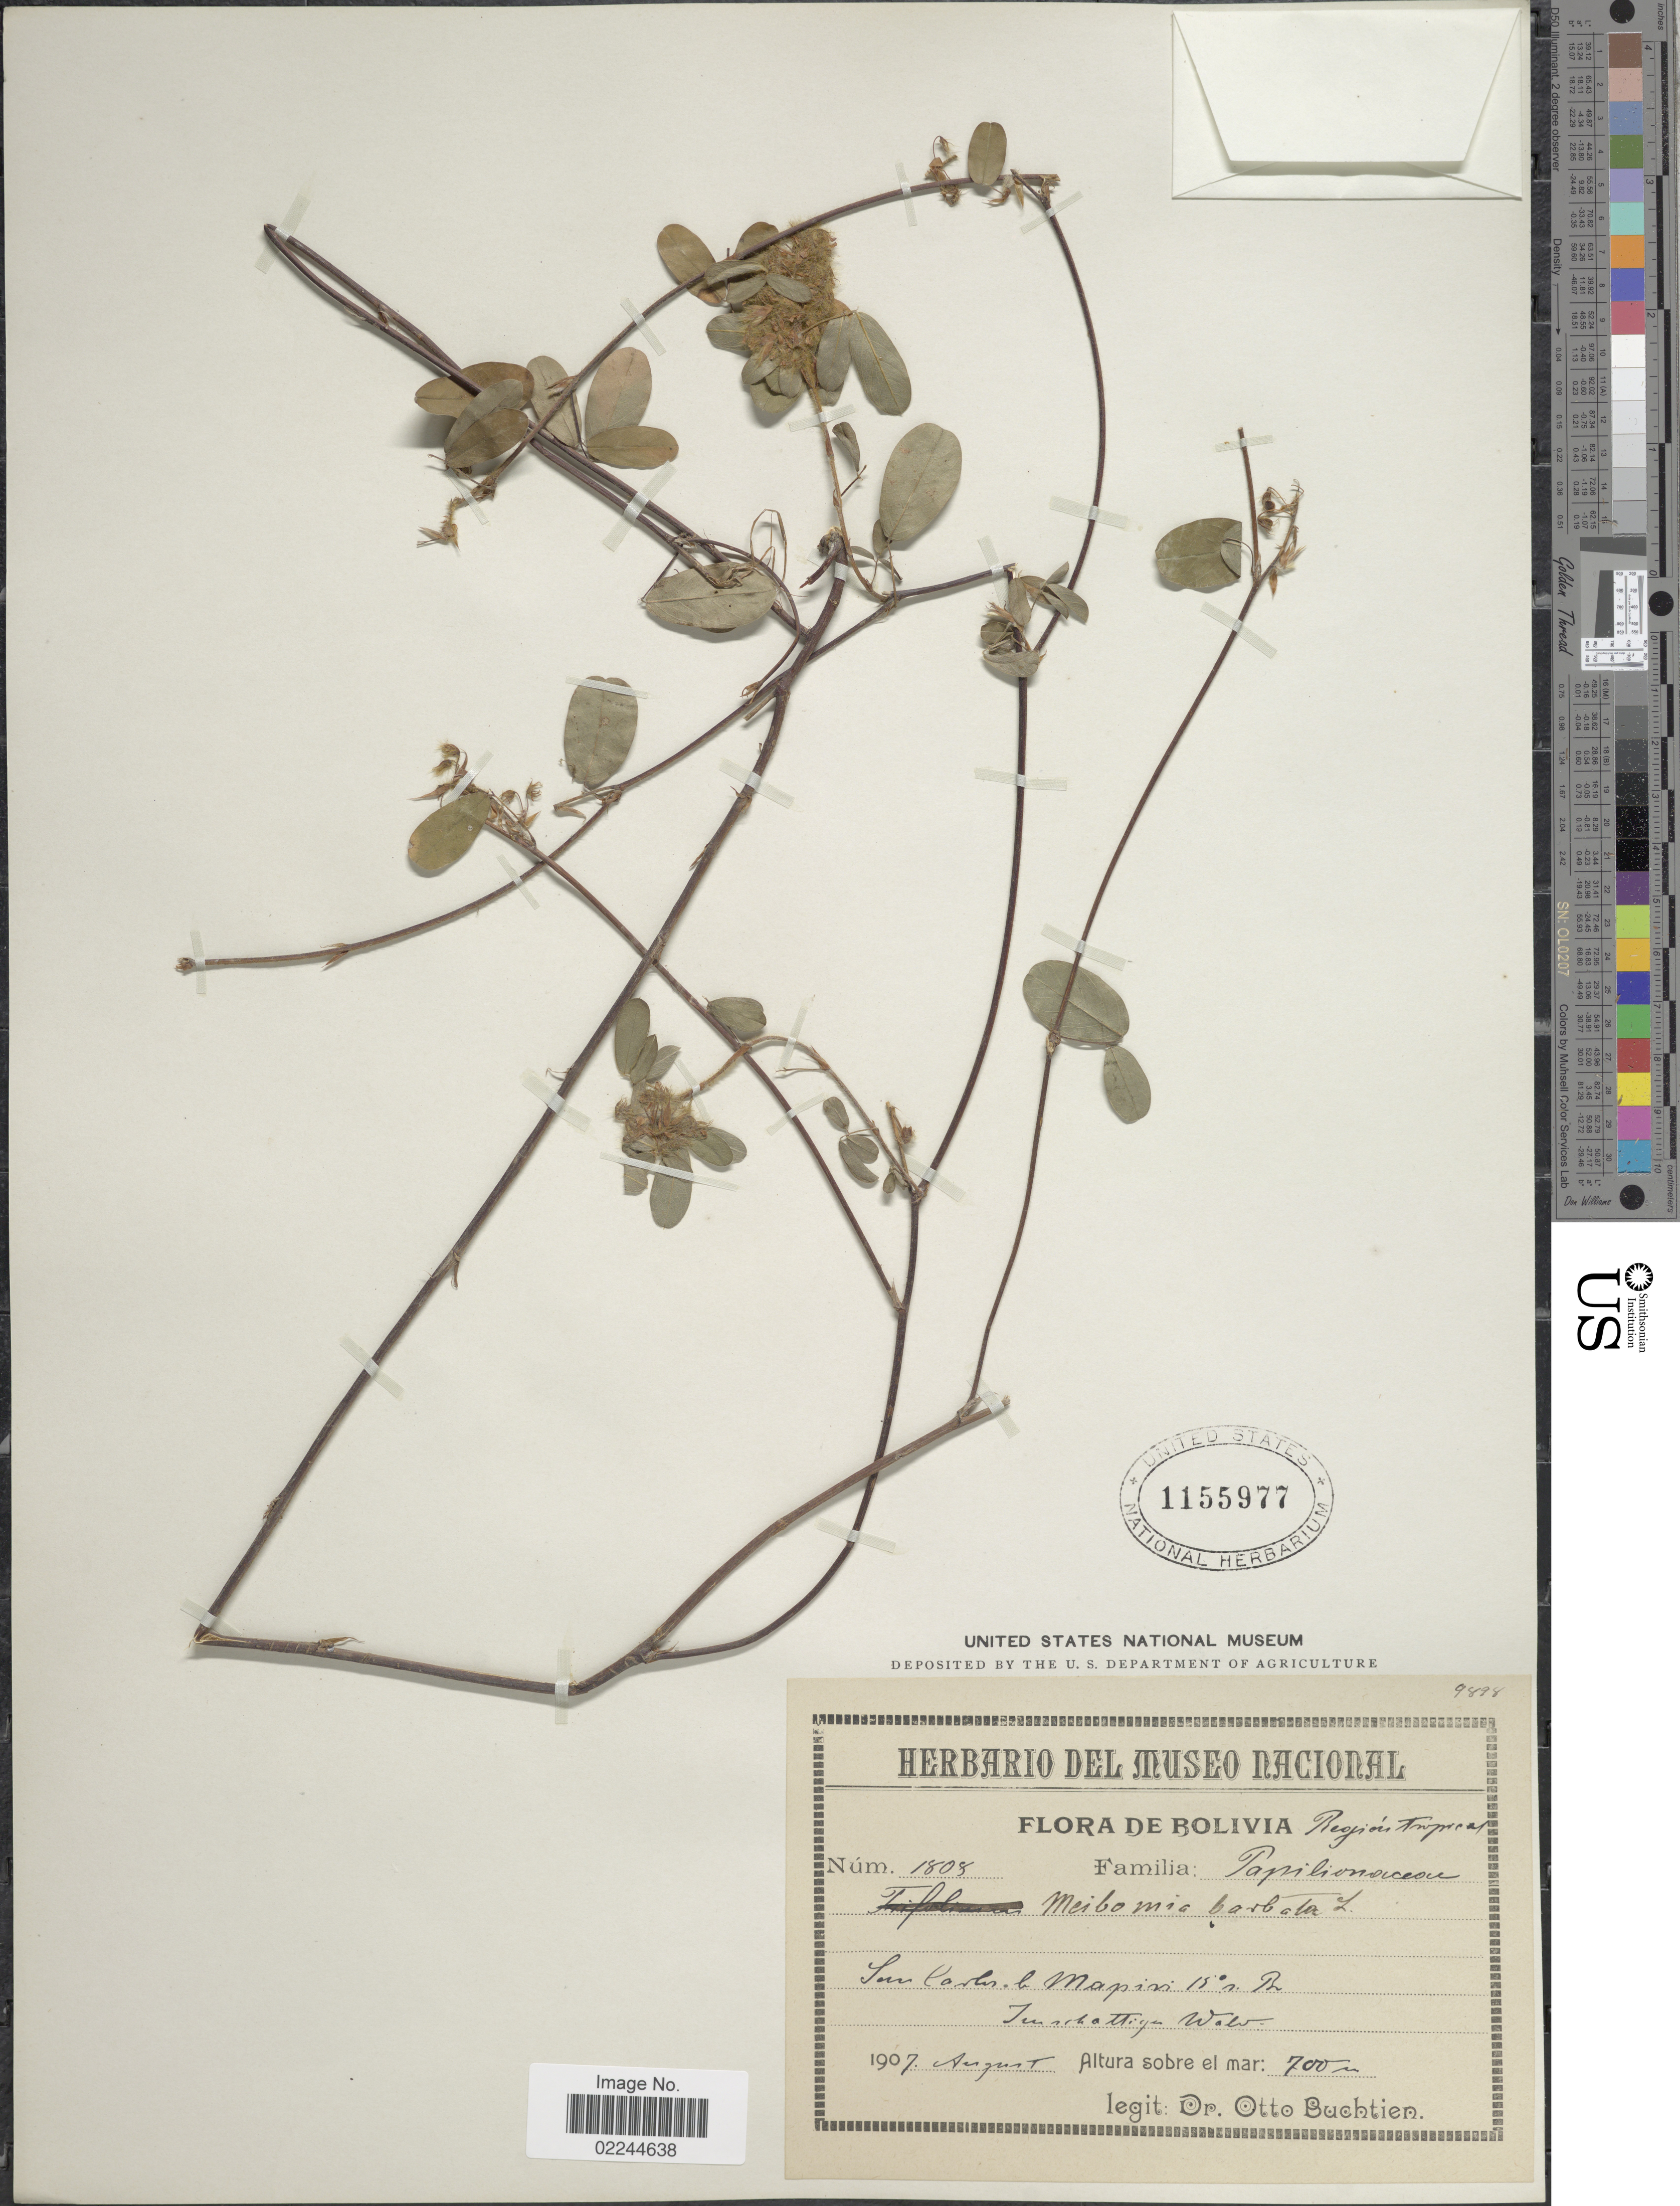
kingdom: Plantae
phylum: Tracheophyta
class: Magnoliopsida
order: Fabales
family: Fabaceae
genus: Grona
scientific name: Grona barbata var. barbata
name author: (L.) H. Ohashi & K. Ohashi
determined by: Strong, Mark T., (BOT), Smithsonian Institution - National Museum of Natural History (UNITED STATES)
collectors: O. Buchtien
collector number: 1808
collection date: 1907-08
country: Bolivia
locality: Region Tropical. San Carlos l. Mapiri 15 ° s. Br.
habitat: Tuschattigen Wege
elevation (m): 700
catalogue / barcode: US 1155977